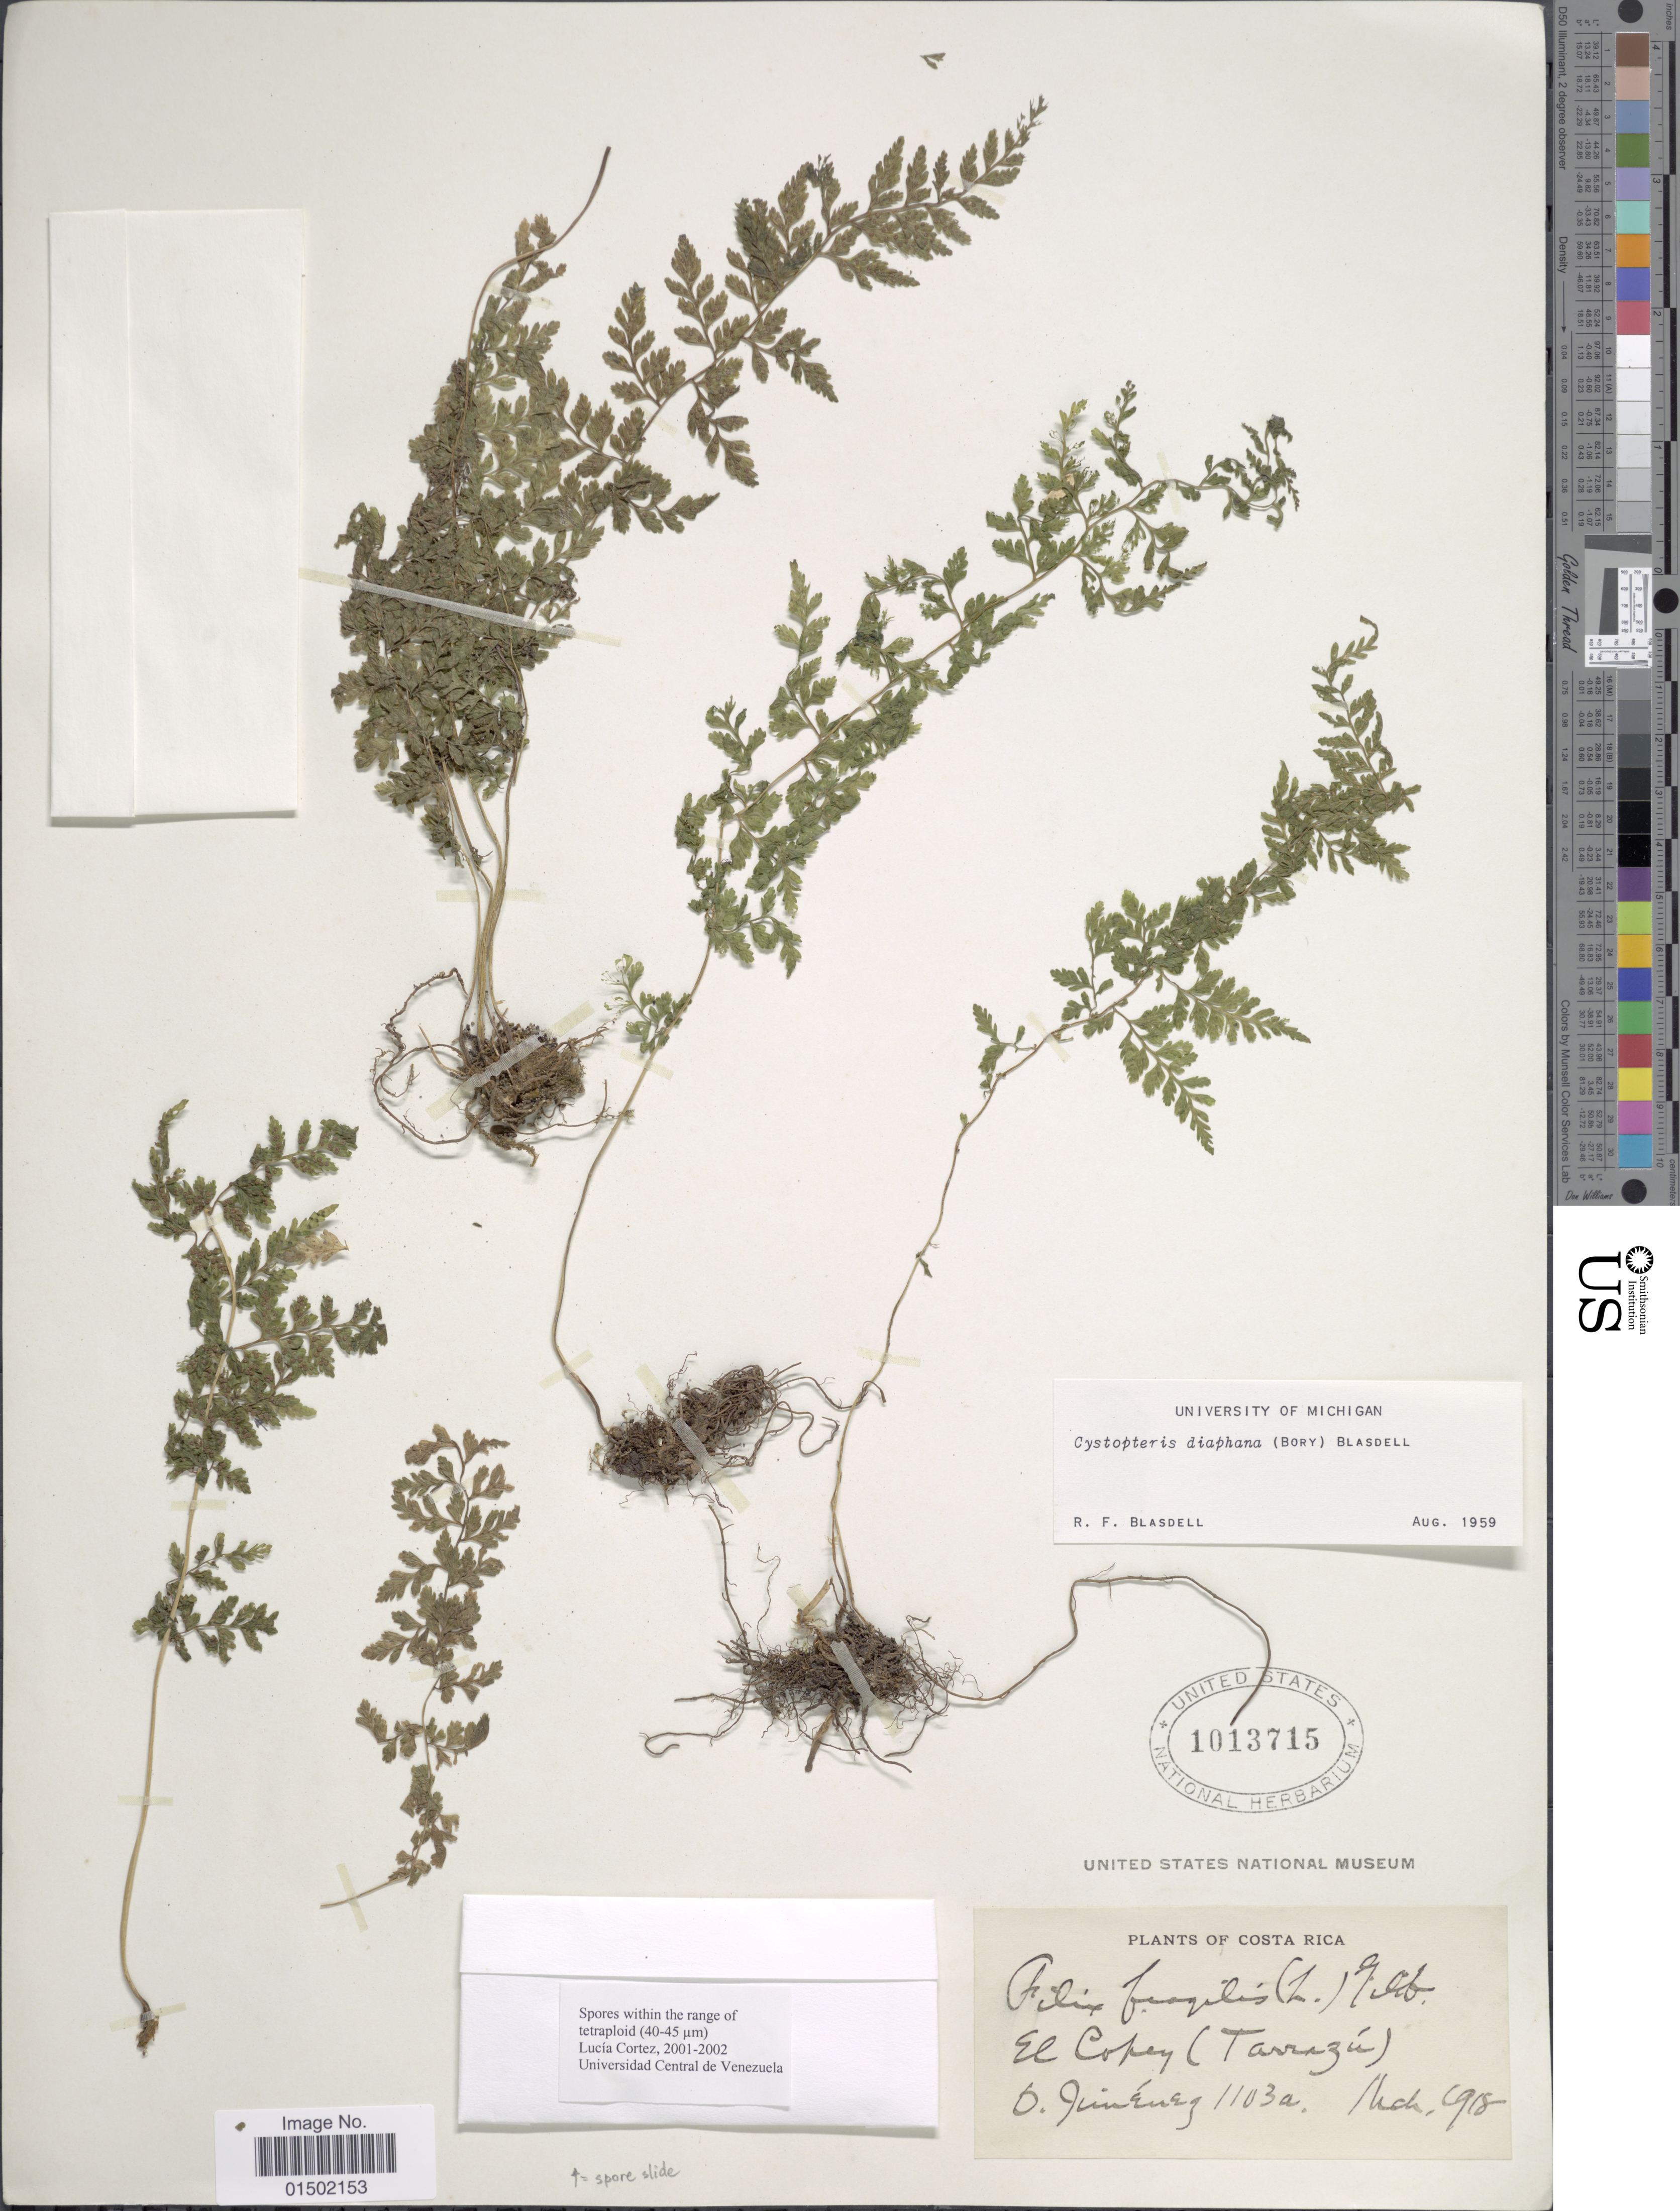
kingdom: Plantae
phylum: Tracheophyta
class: Polypodiopsida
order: Polypodiales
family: Cystopteridaceae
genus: Cystopteris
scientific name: Cystopteris diaphana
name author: (Bory) Blasdell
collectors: O. Jiménez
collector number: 1103a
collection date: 1915-03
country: Costa Rica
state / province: San José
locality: El Copey (Tarrazú)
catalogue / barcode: US 1013715